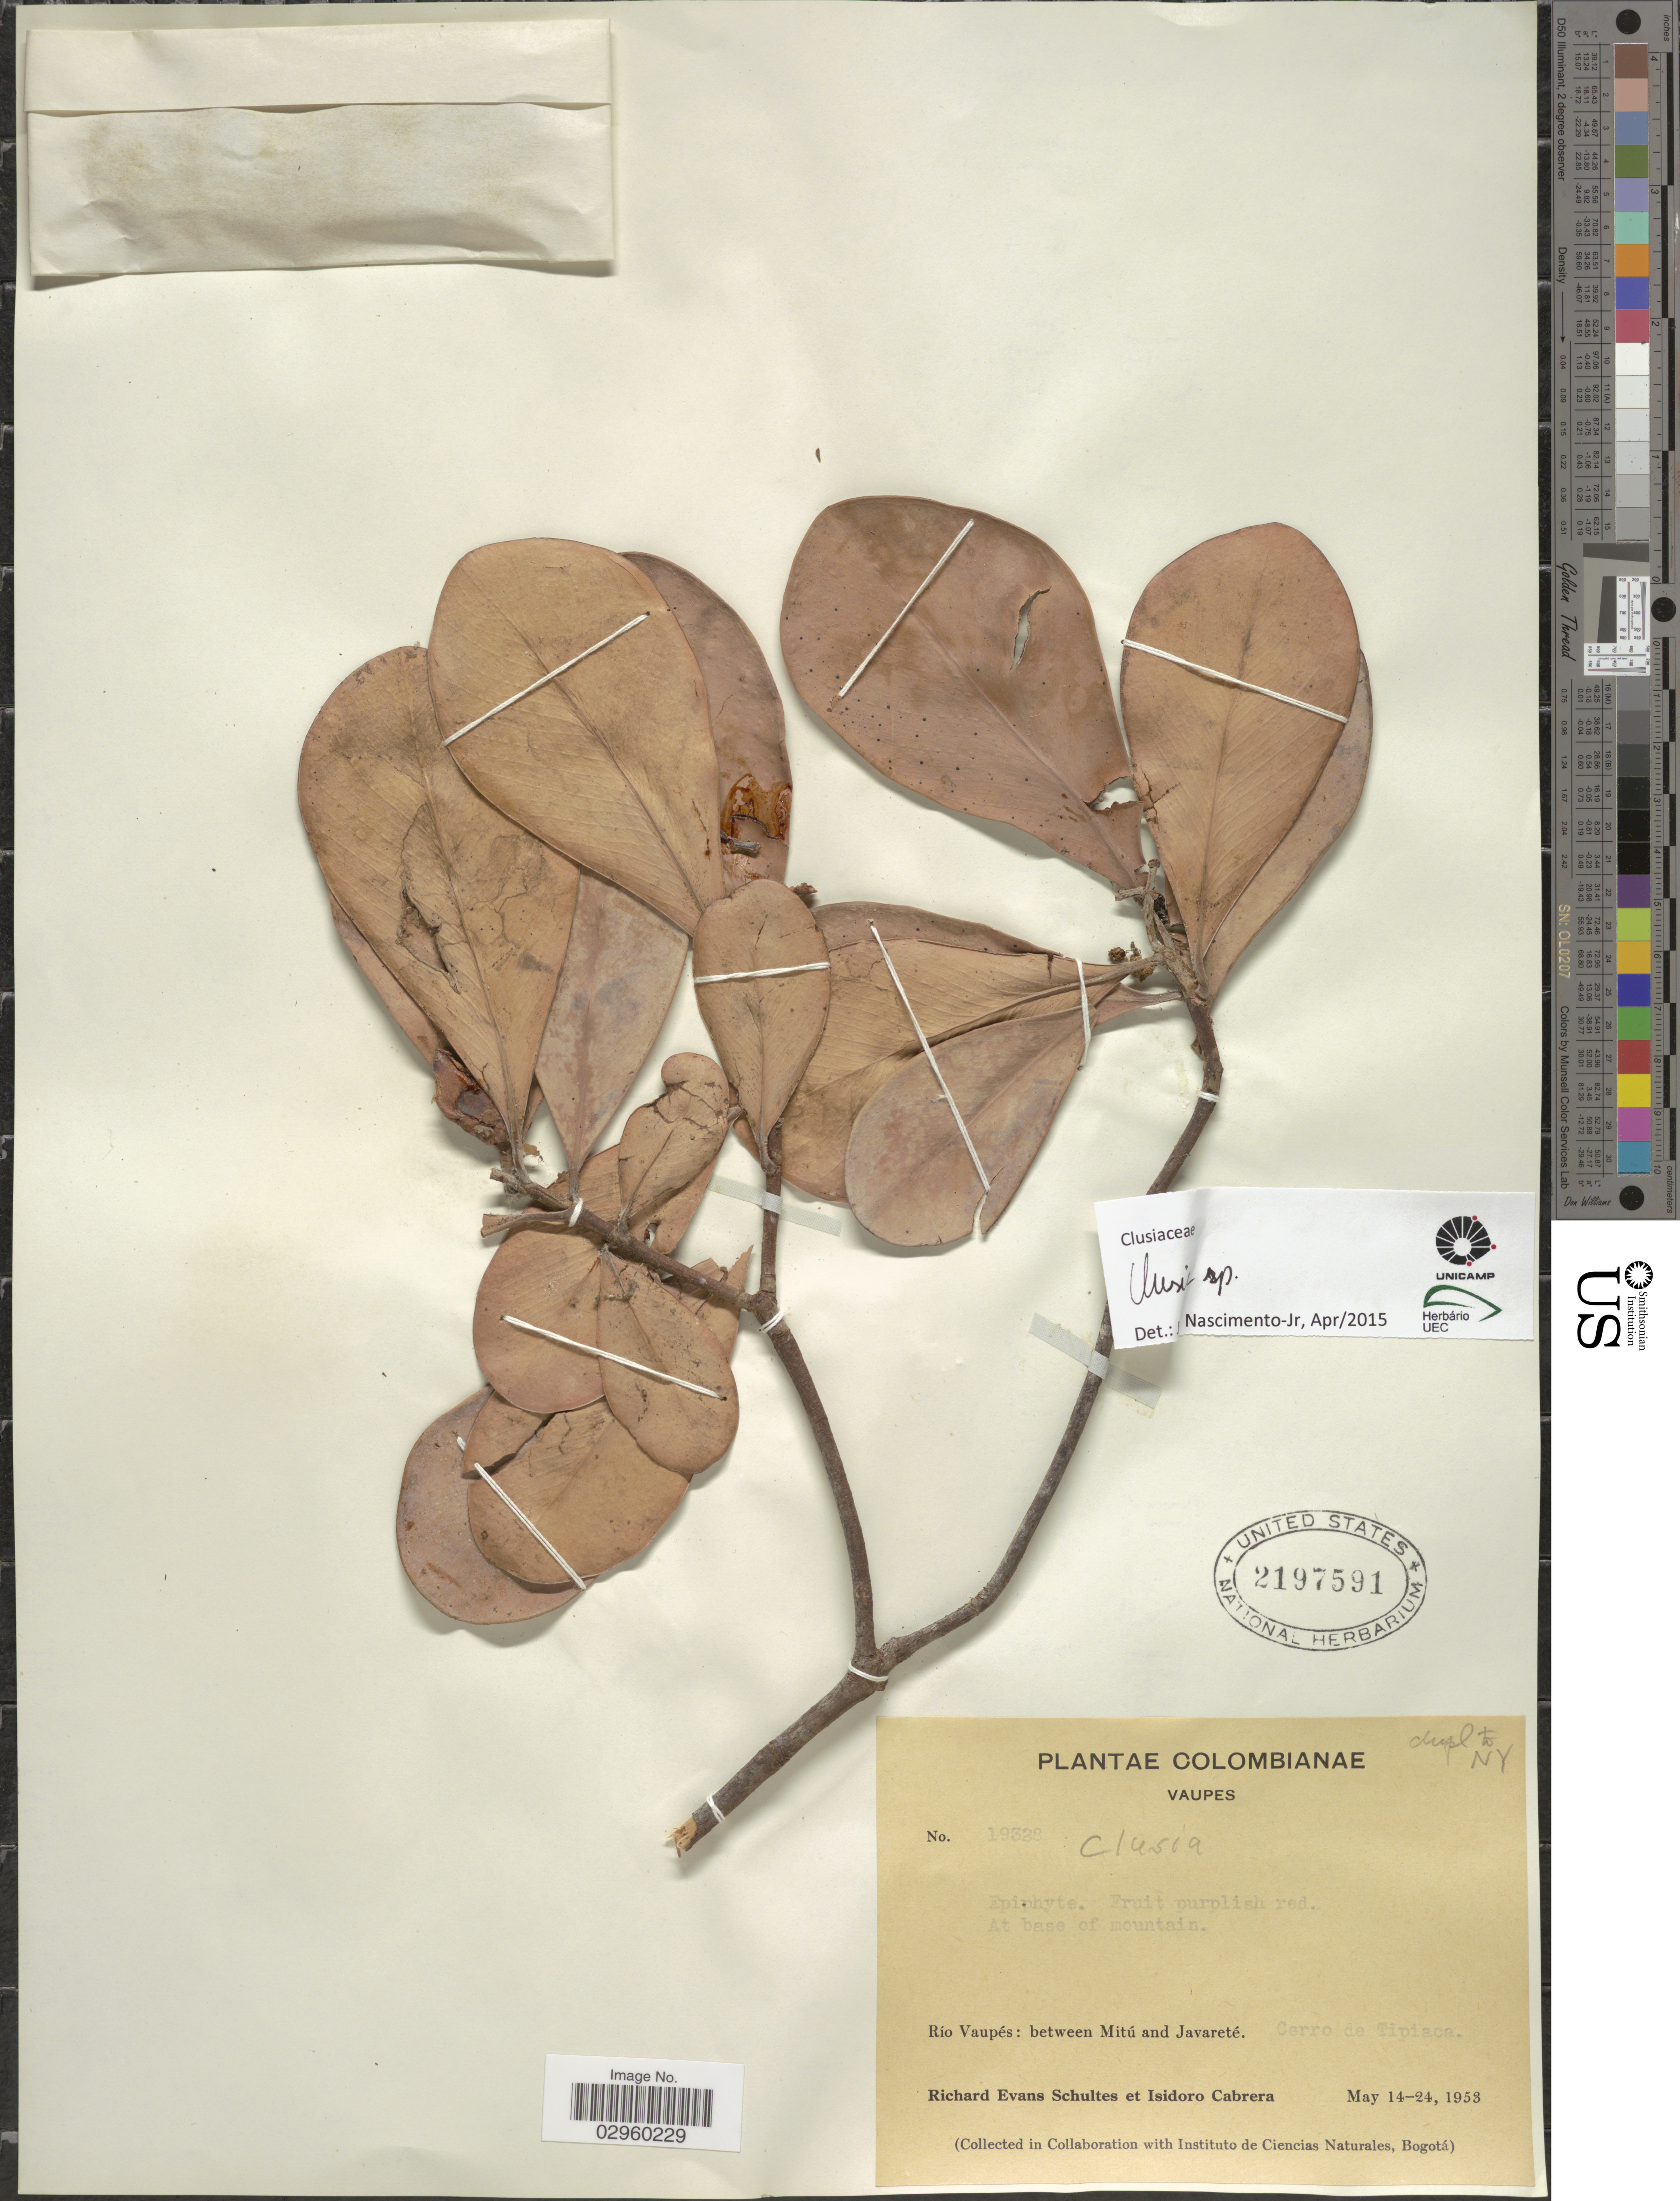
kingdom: Plantae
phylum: Tracheophyta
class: Magnoliopsida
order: Malpighiales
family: Clusiaceae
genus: Clusia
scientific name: Clusia sp.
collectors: R. E. Schultes & I. Cabrera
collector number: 19328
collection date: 1953-05-14/1953-05-24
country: Colombia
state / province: Vaupés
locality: Río Vaupés: between Mitú and Javareté. Cerro de Tipiaca.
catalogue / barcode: US 2197591